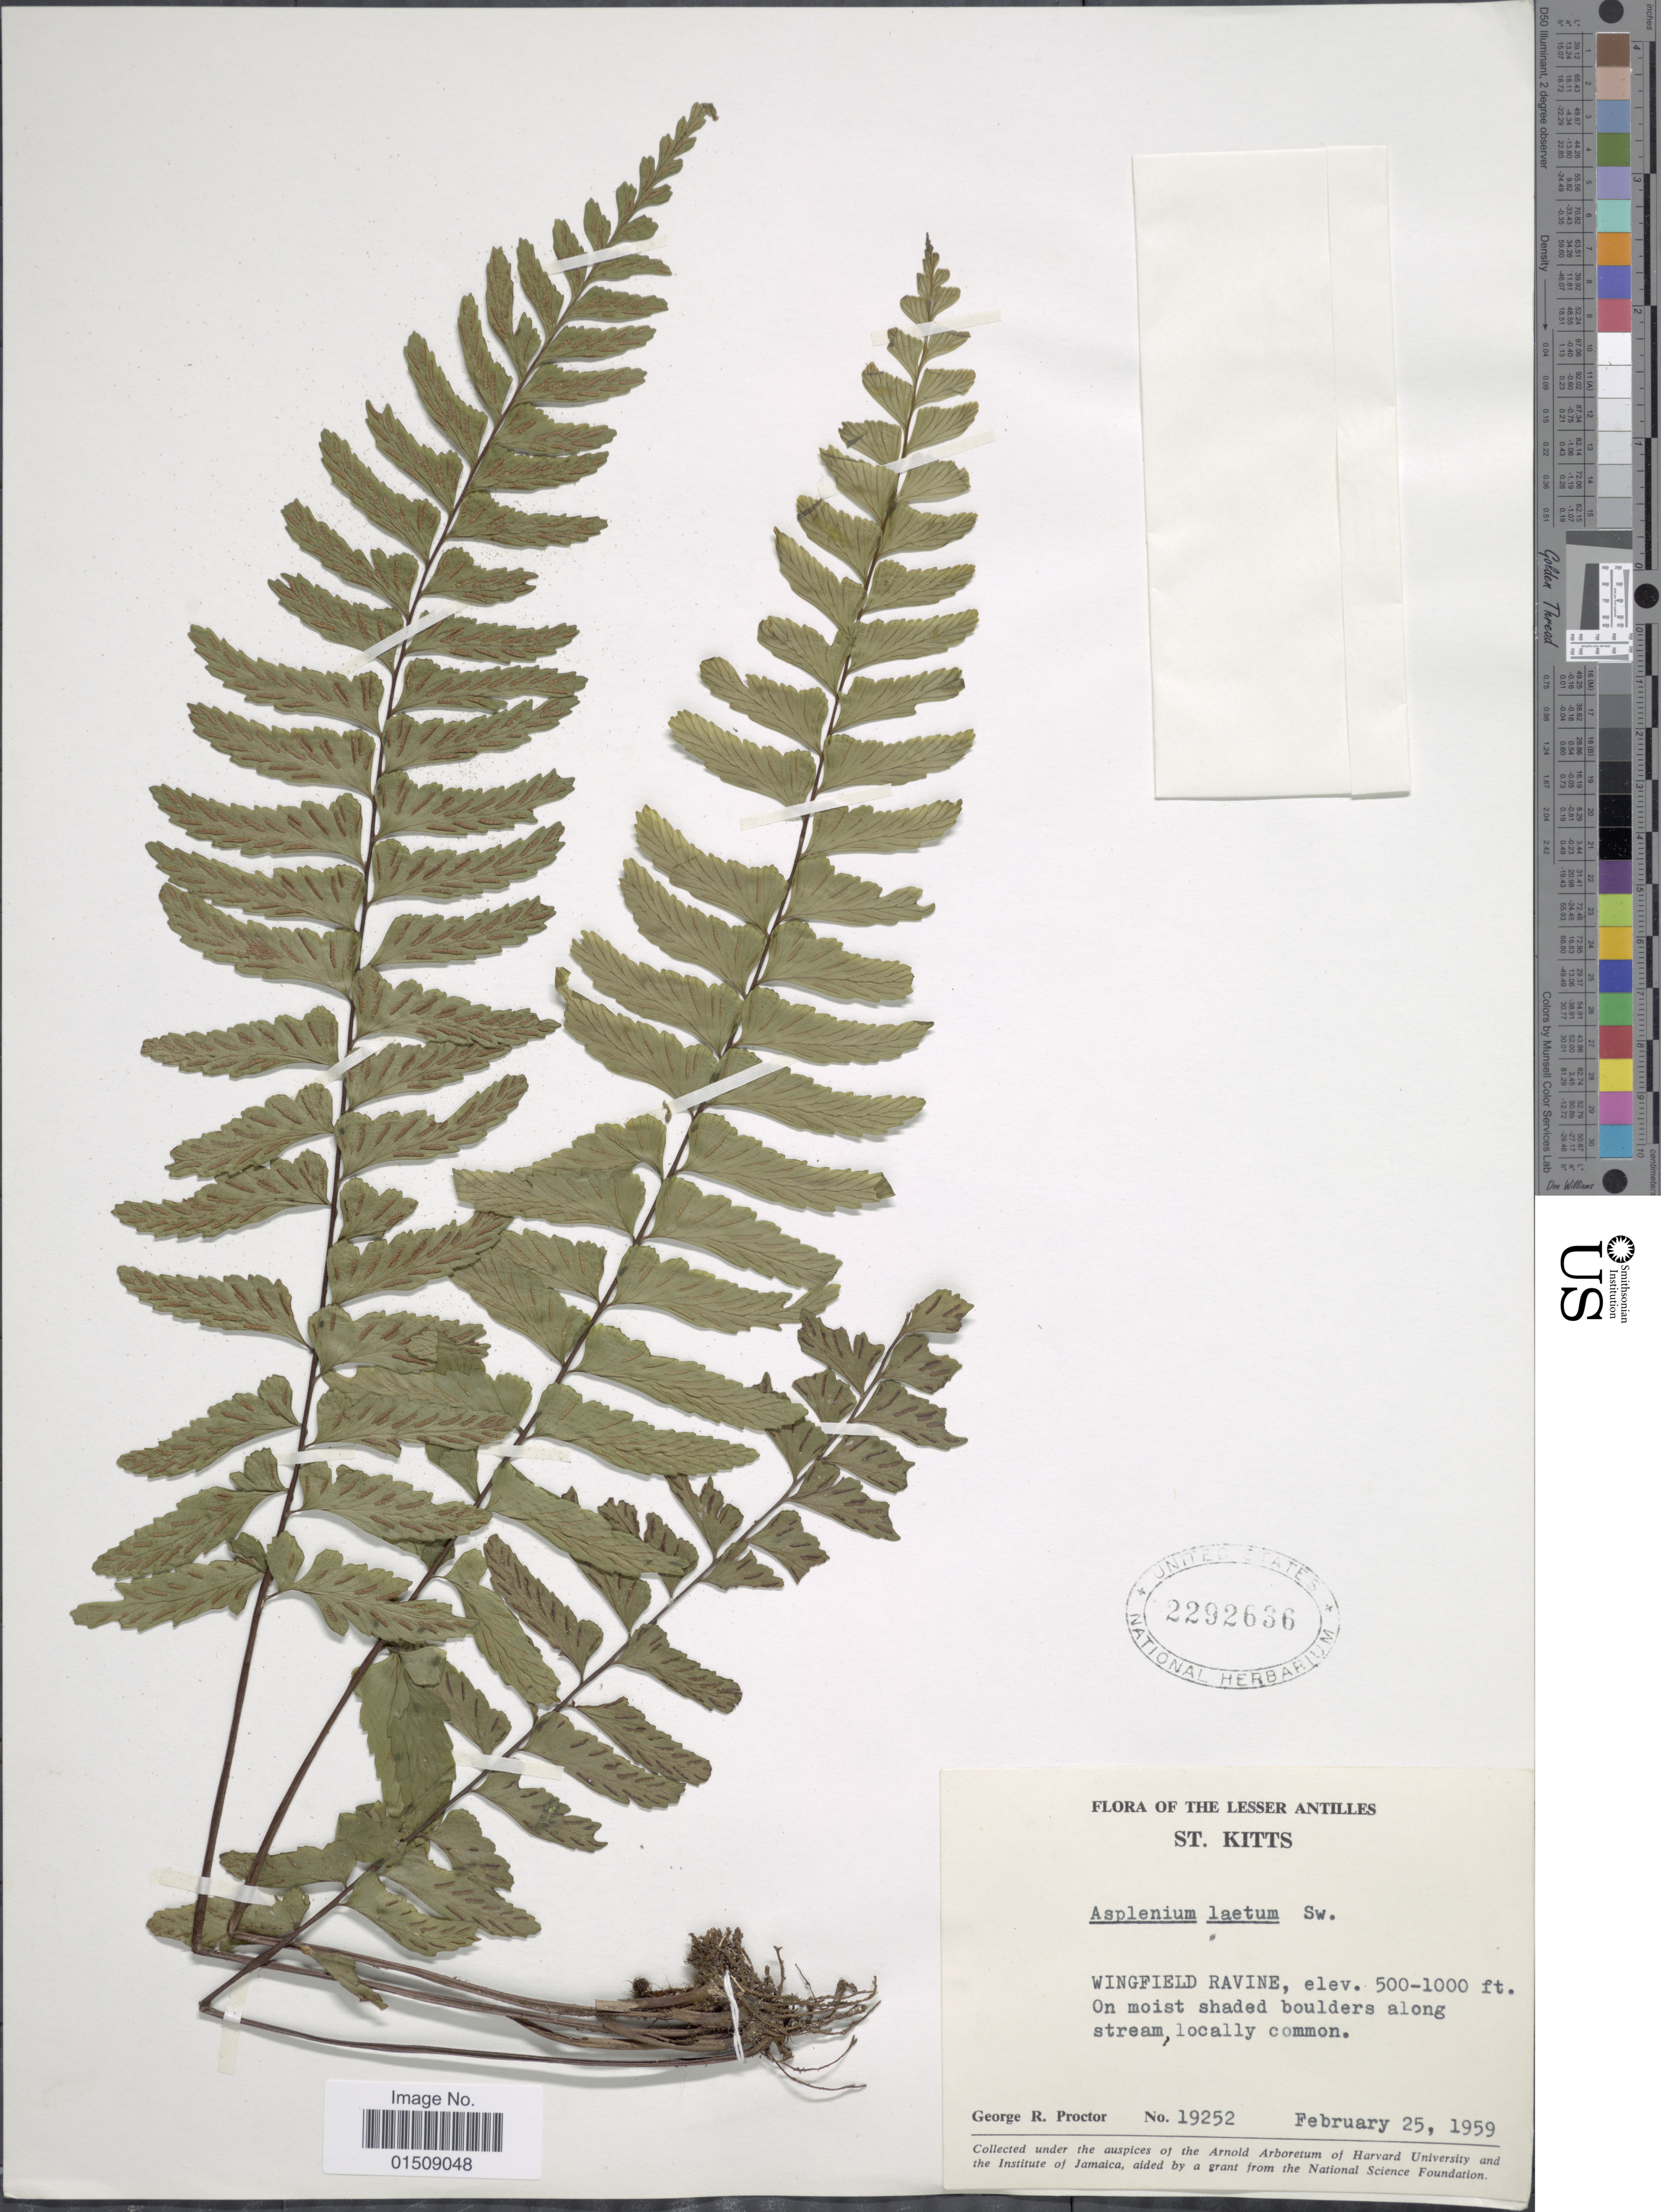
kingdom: Plantae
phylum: Tracheophyta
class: Polypodiopsida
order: Polypodiales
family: Aspleniaceae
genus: Asplenium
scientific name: Asplenium laetum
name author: Sw.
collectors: G. R. Proctor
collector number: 19252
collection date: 1959-02-25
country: St. Christopher-Nevis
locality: The Lesser Antilles, St. Kitts, Wingfield Ravine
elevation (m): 152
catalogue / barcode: US 2292636